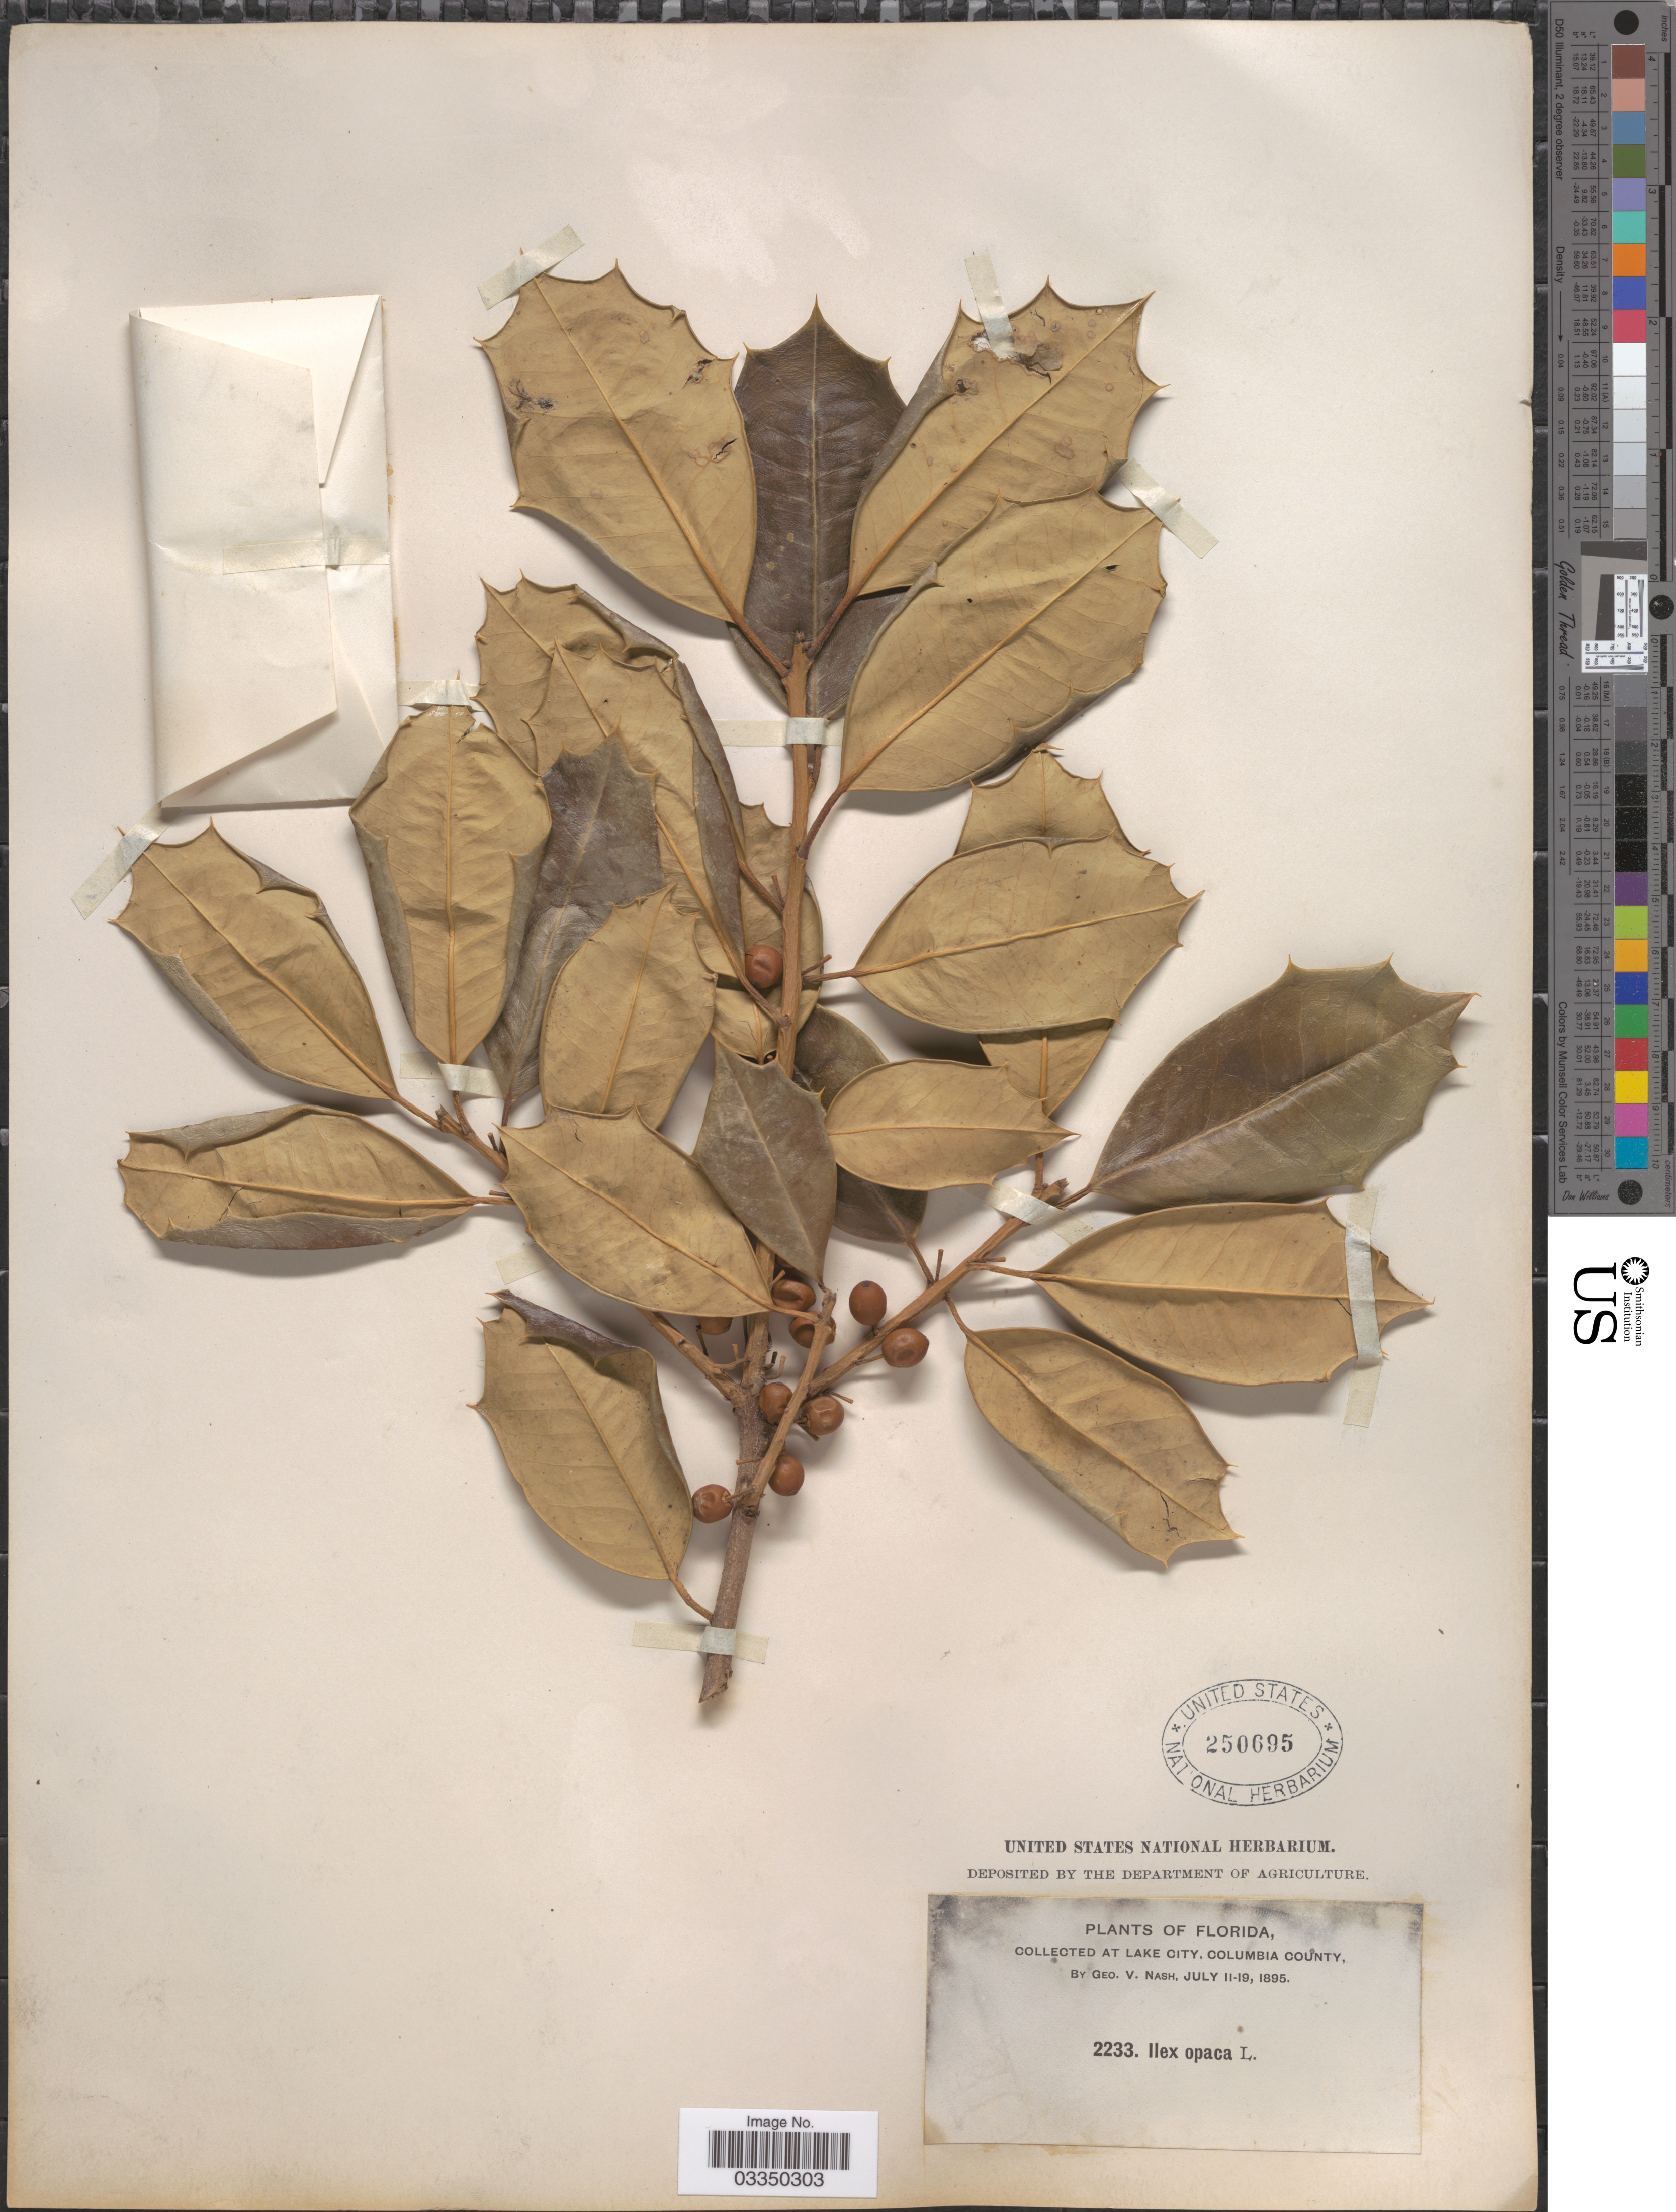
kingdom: Plantae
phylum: Tracheophyta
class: Magnoliopsida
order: Aquifoliales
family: Aquifoliaceae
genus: Ilex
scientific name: Ilex opaca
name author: Aiton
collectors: G. V. Nash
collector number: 2233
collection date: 1895-07-11/1895-07-19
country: United States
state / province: Florida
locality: At Lake City, Columbia County.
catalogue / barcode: US 250695